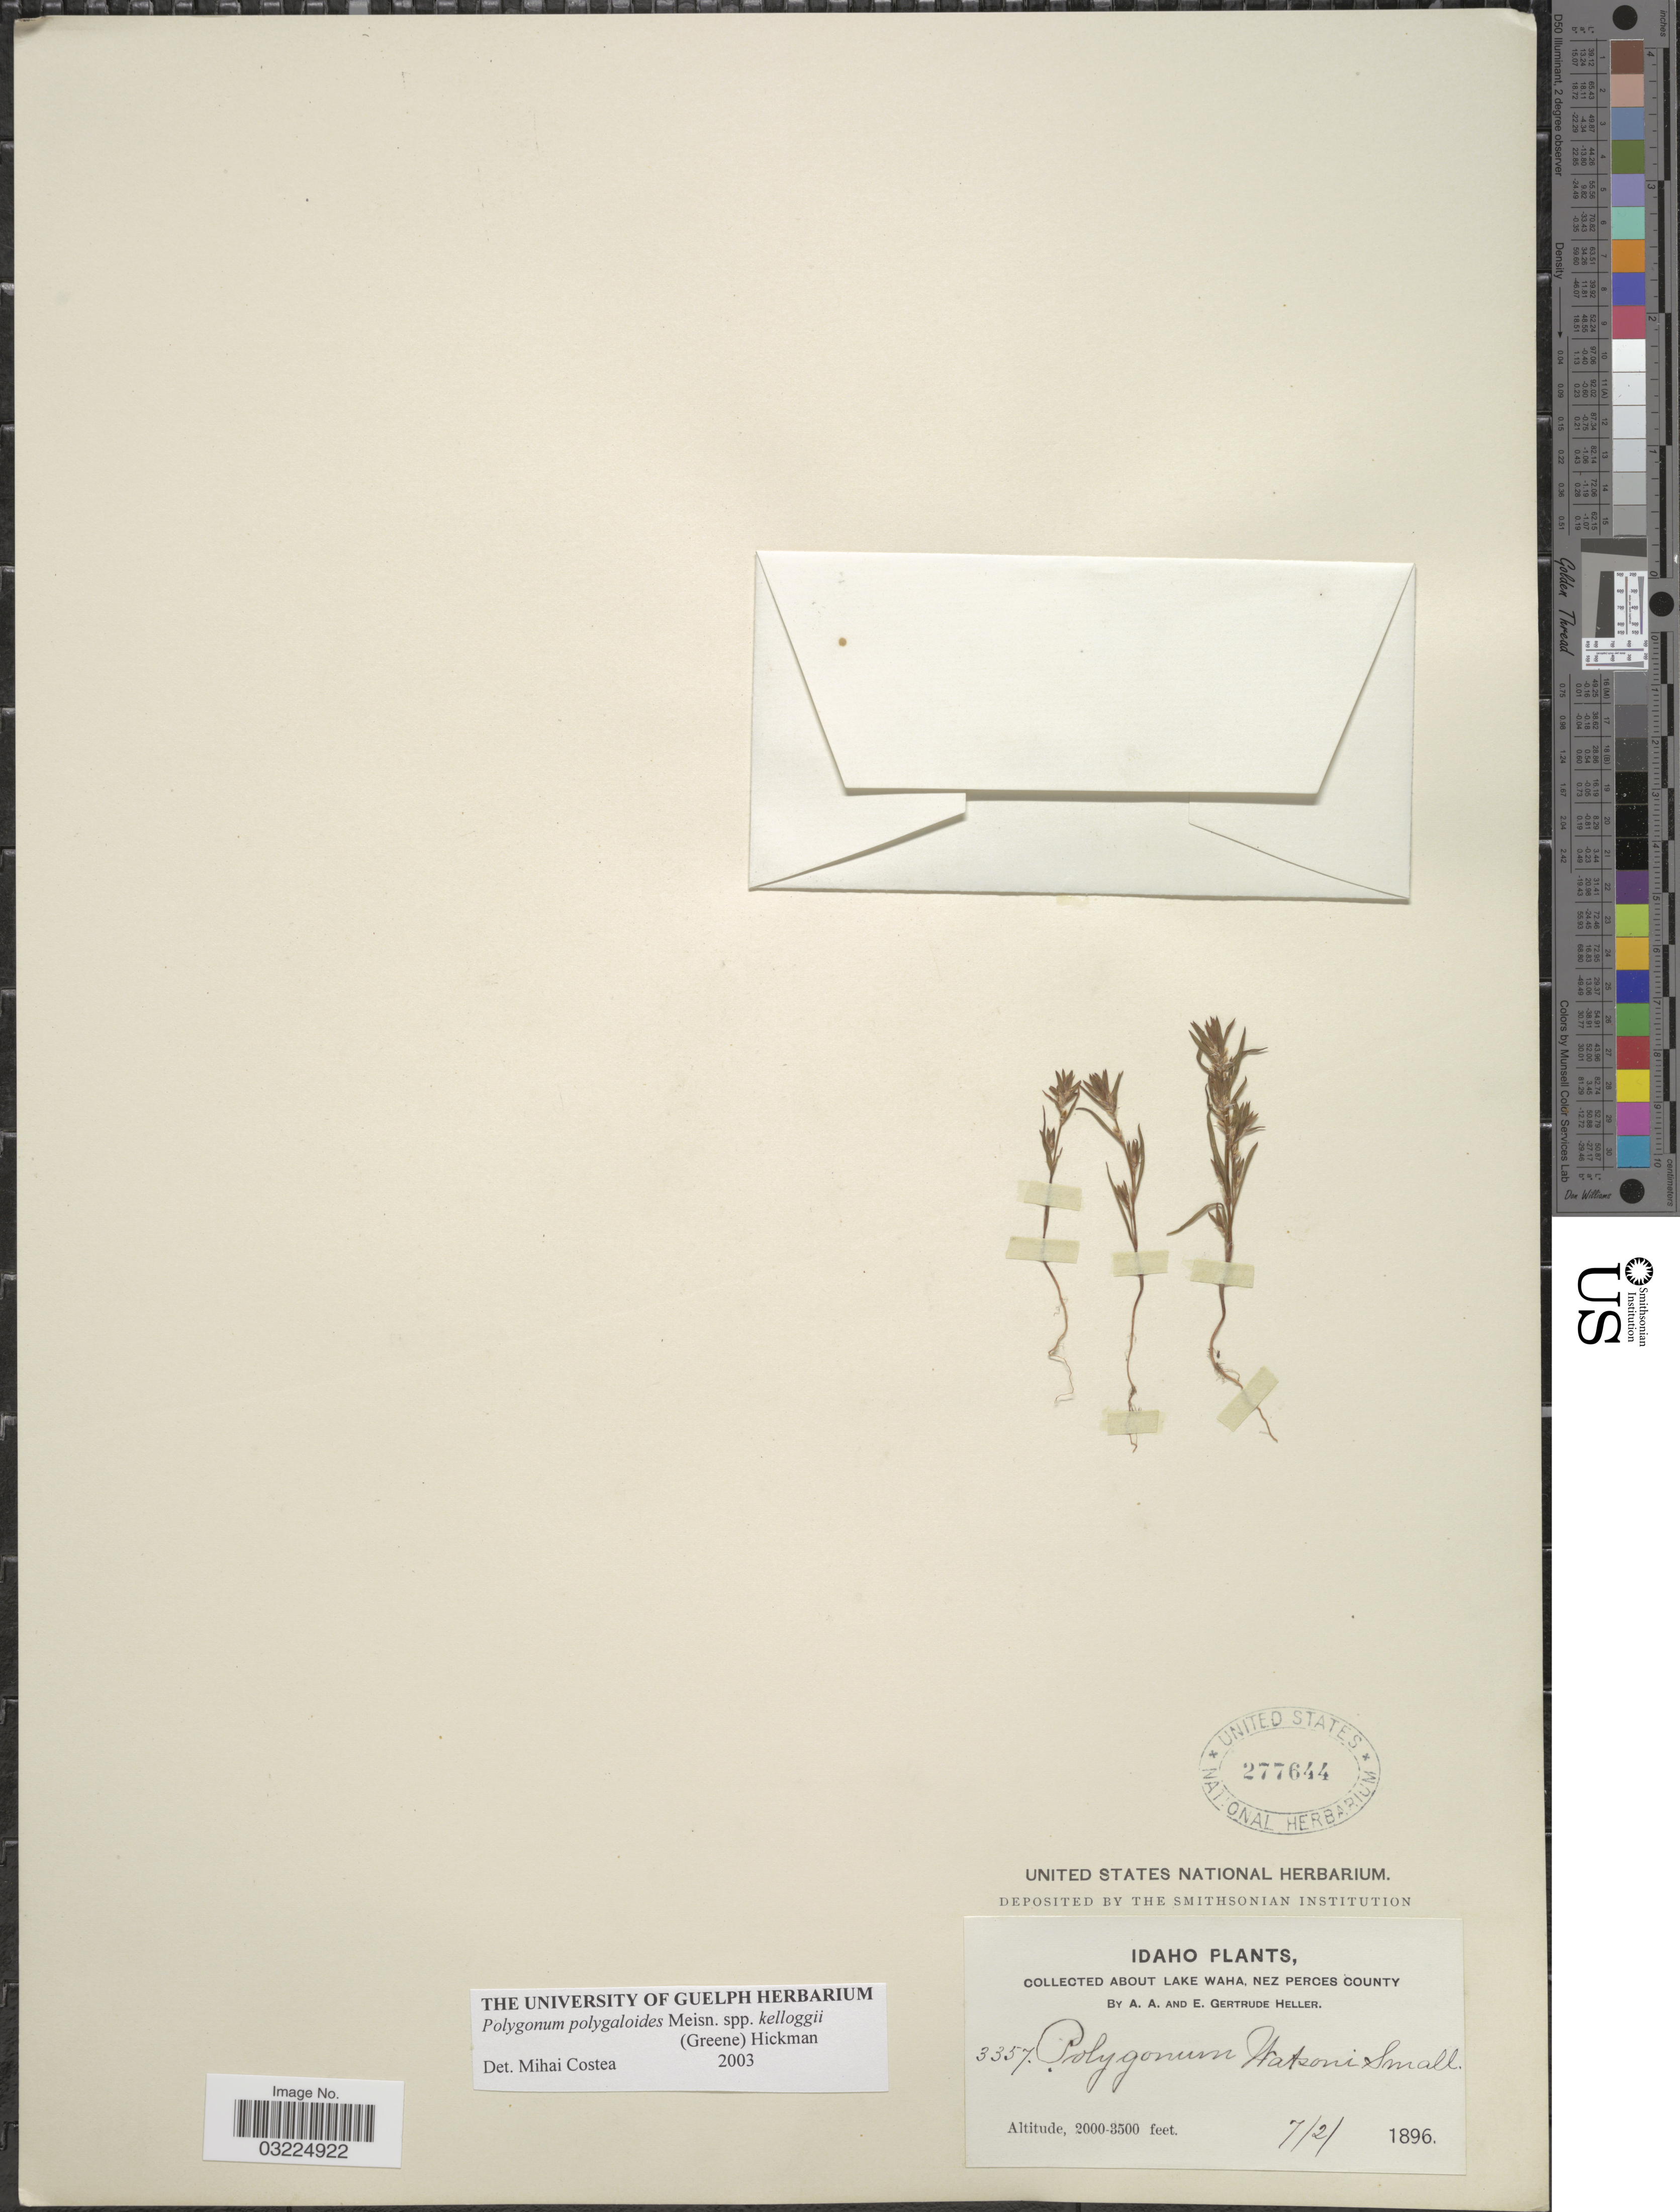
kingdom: Plantae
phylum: Tracheophyta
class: Magnoliopsida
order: Caryophyllales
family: Polygonaceae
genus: Polygonum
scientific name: Polygonum polygaloides subsp. kelloggii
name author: (Greene) Hickman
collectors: A. A. Heller & E. G. Heller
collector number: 3357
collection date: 1896-07-02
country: United States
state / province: Idaho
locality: Lake Waha, Nez Perces County.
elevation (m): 610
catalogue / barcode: US 277644